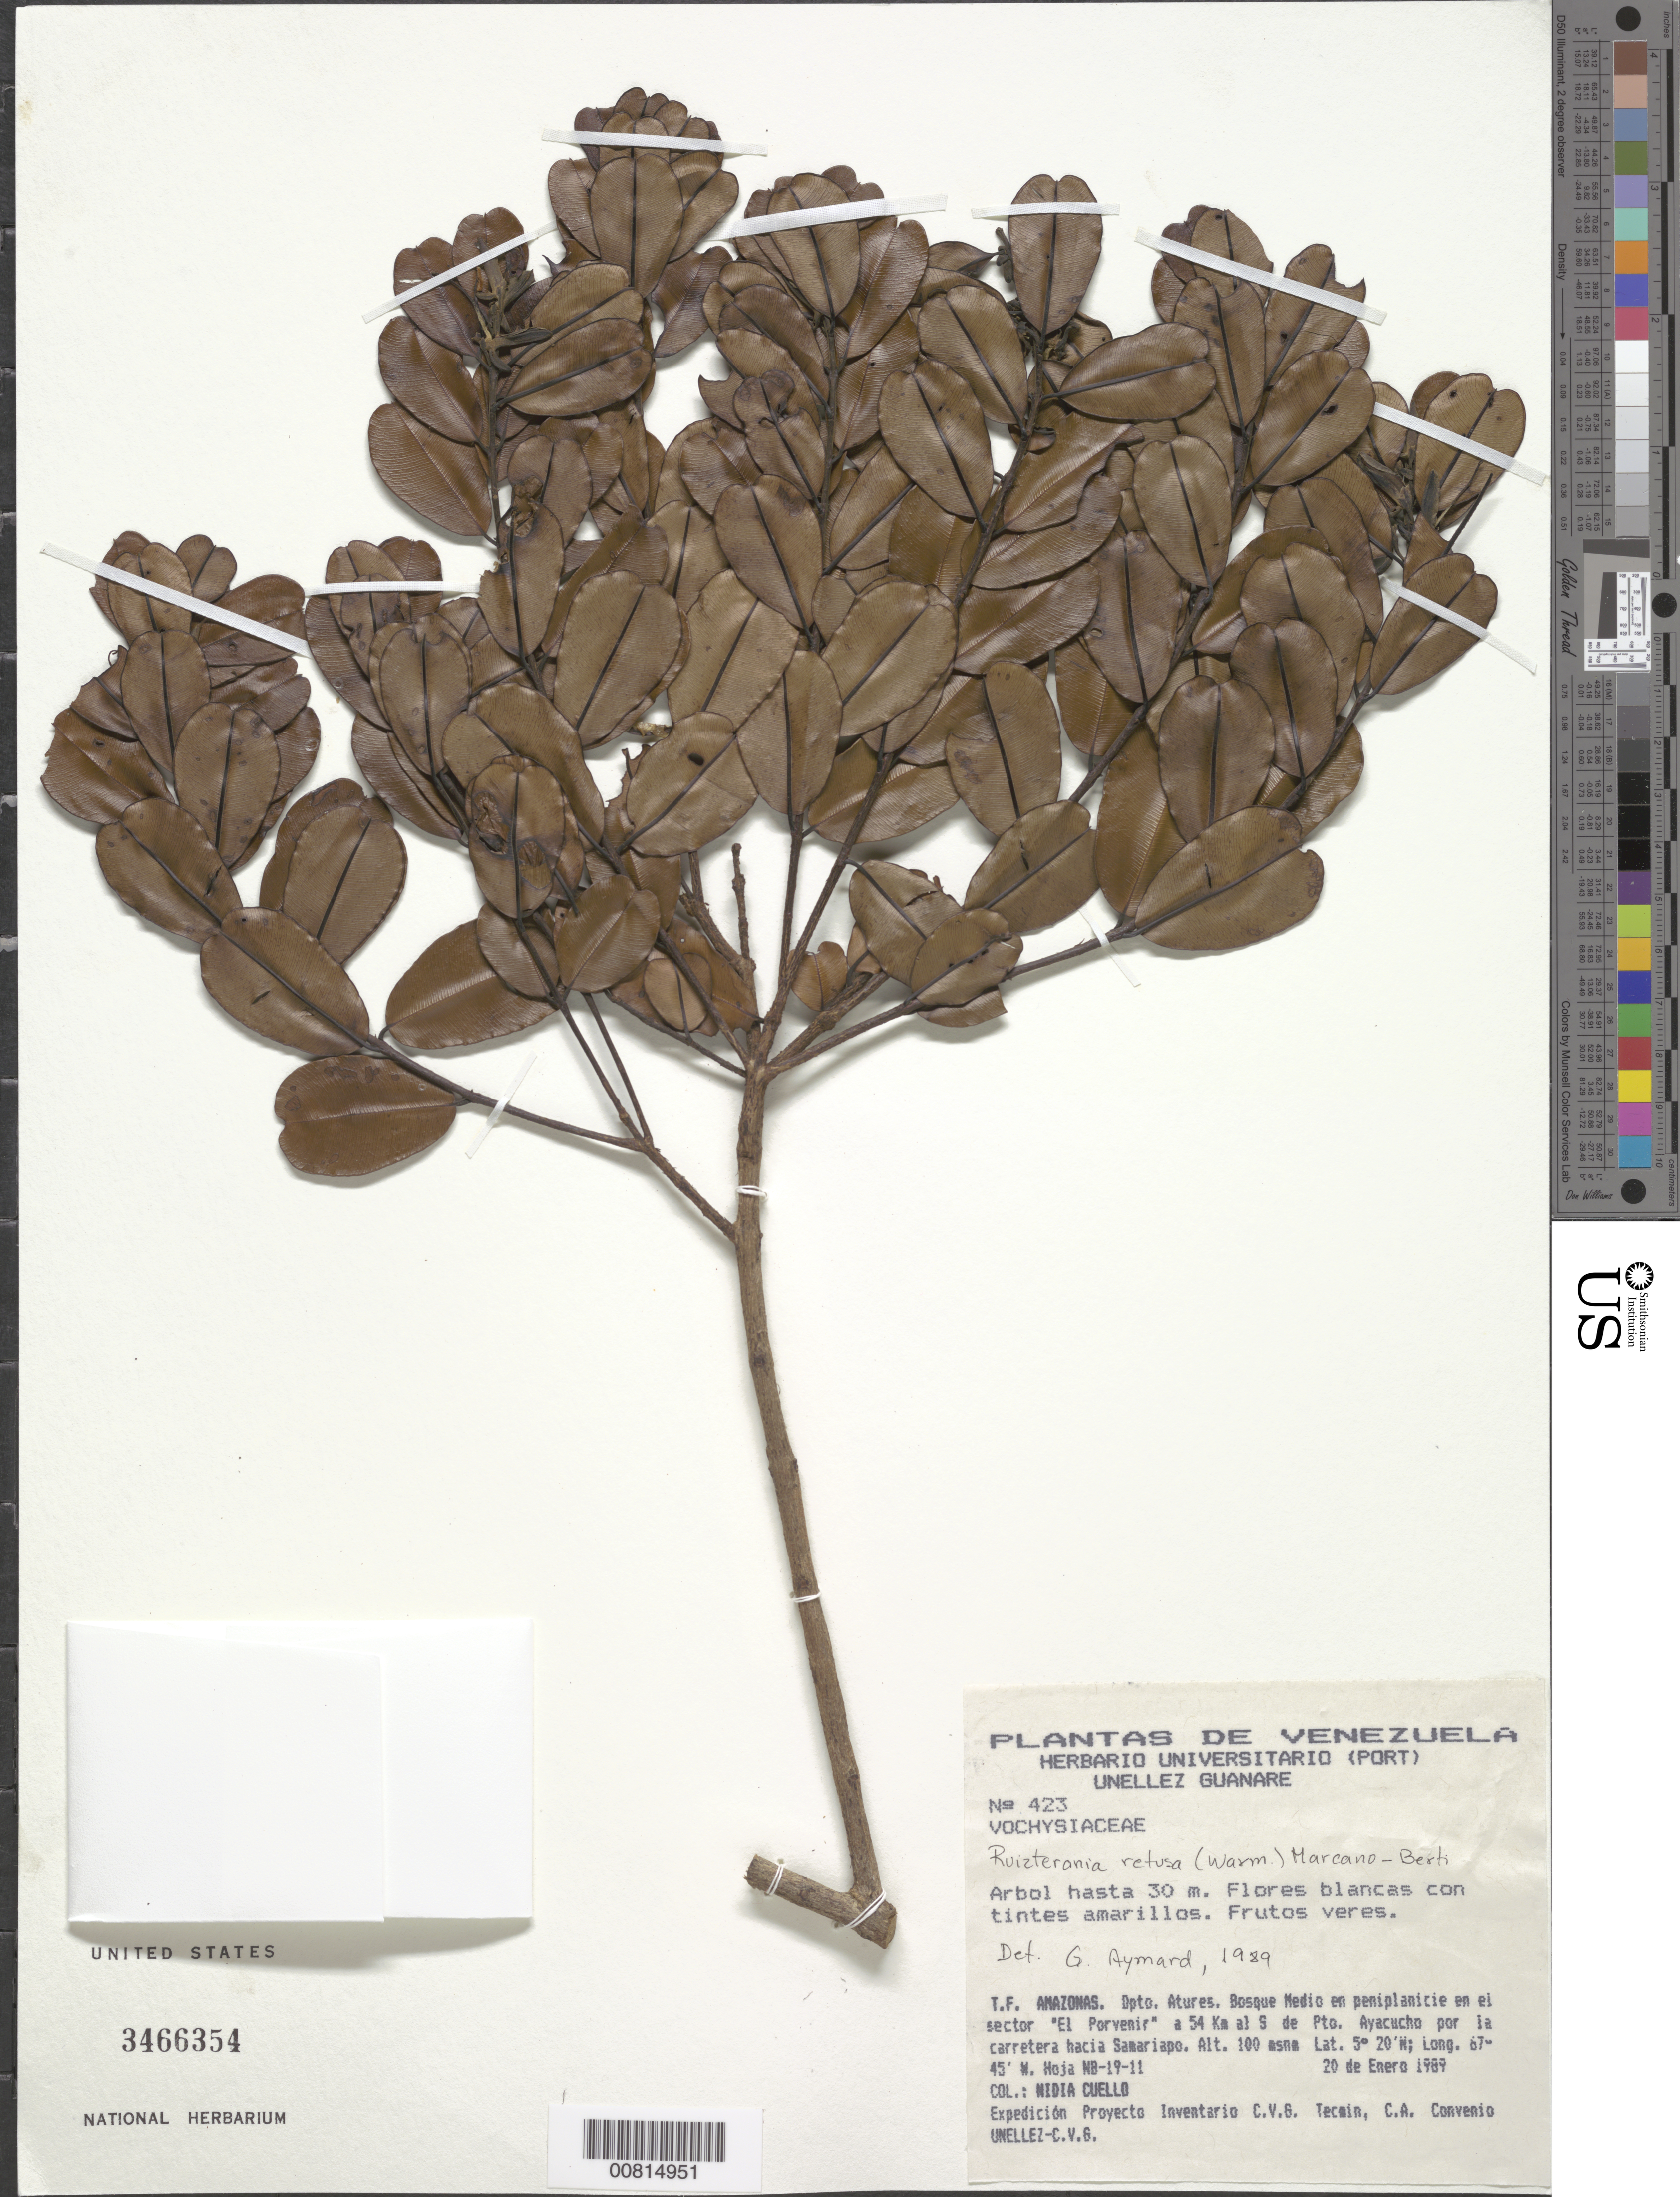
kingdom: Plantae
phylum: Tracheophyta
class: Magnoliopsida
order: Myrtales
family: Vochysiaceae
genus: Ruizterania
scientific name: Ruizterania retusa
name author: (Spruce ex Warm.) Marc.-Berti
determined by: Aymard C., G. A., (PORT), Univ. Nac. Exp. de los Llanos Ezequiel Zamora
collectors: N. L. Cuello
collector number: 423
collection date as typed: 20-Jan-89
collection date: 1989-01-20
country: Venezuela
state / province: Amazonas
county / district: Atures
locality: Sector "El Porvenir", 54 km S Pto. Ayacucho por la carretera hacia Samariapo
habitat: Bosque medio en peniplanicie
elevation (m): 100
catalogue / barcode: US 3466354